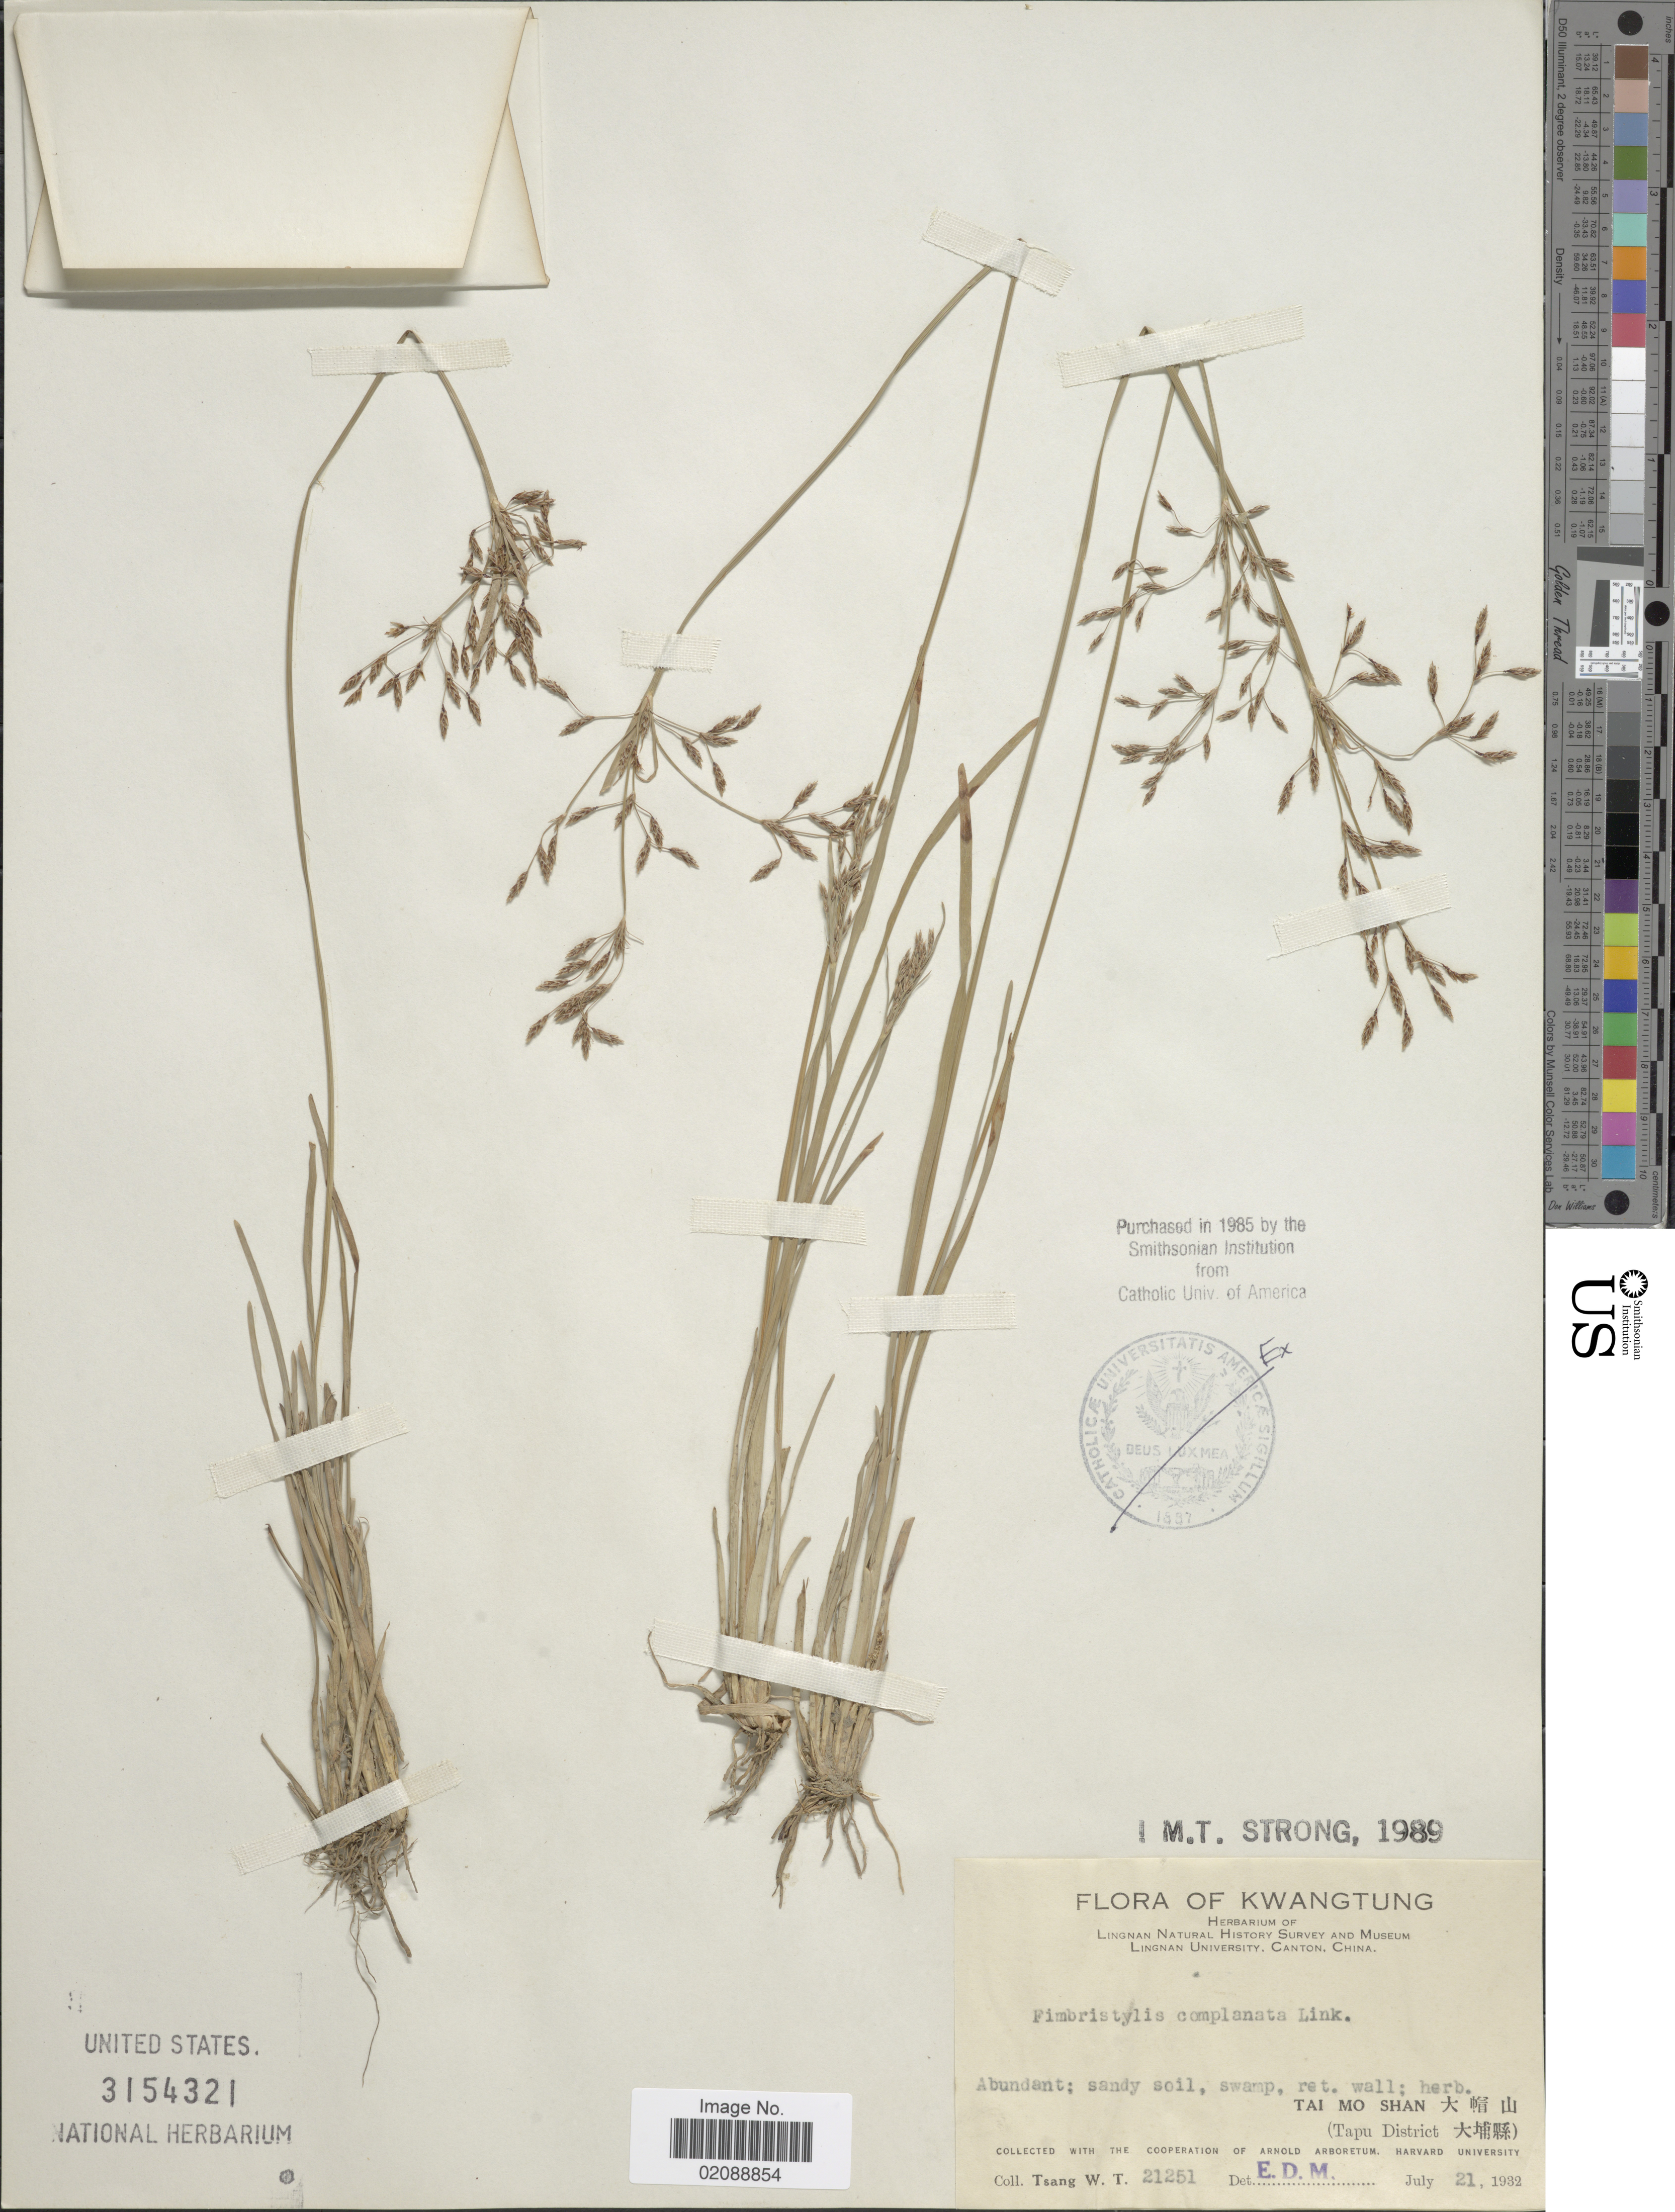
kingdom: Plantae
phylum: Tracheophyta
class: Liliopsida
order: Poales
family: Cyperaceae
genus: Fimbristylis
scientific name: Fimbristylis complanata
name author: (Retz.) Link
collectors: W. T. Tsang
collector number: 21251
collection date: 1932-07-21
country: China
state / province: Guangdong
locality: Kwangtung, Tai Mo Shan (Tapu District).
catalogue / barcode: US 3154321